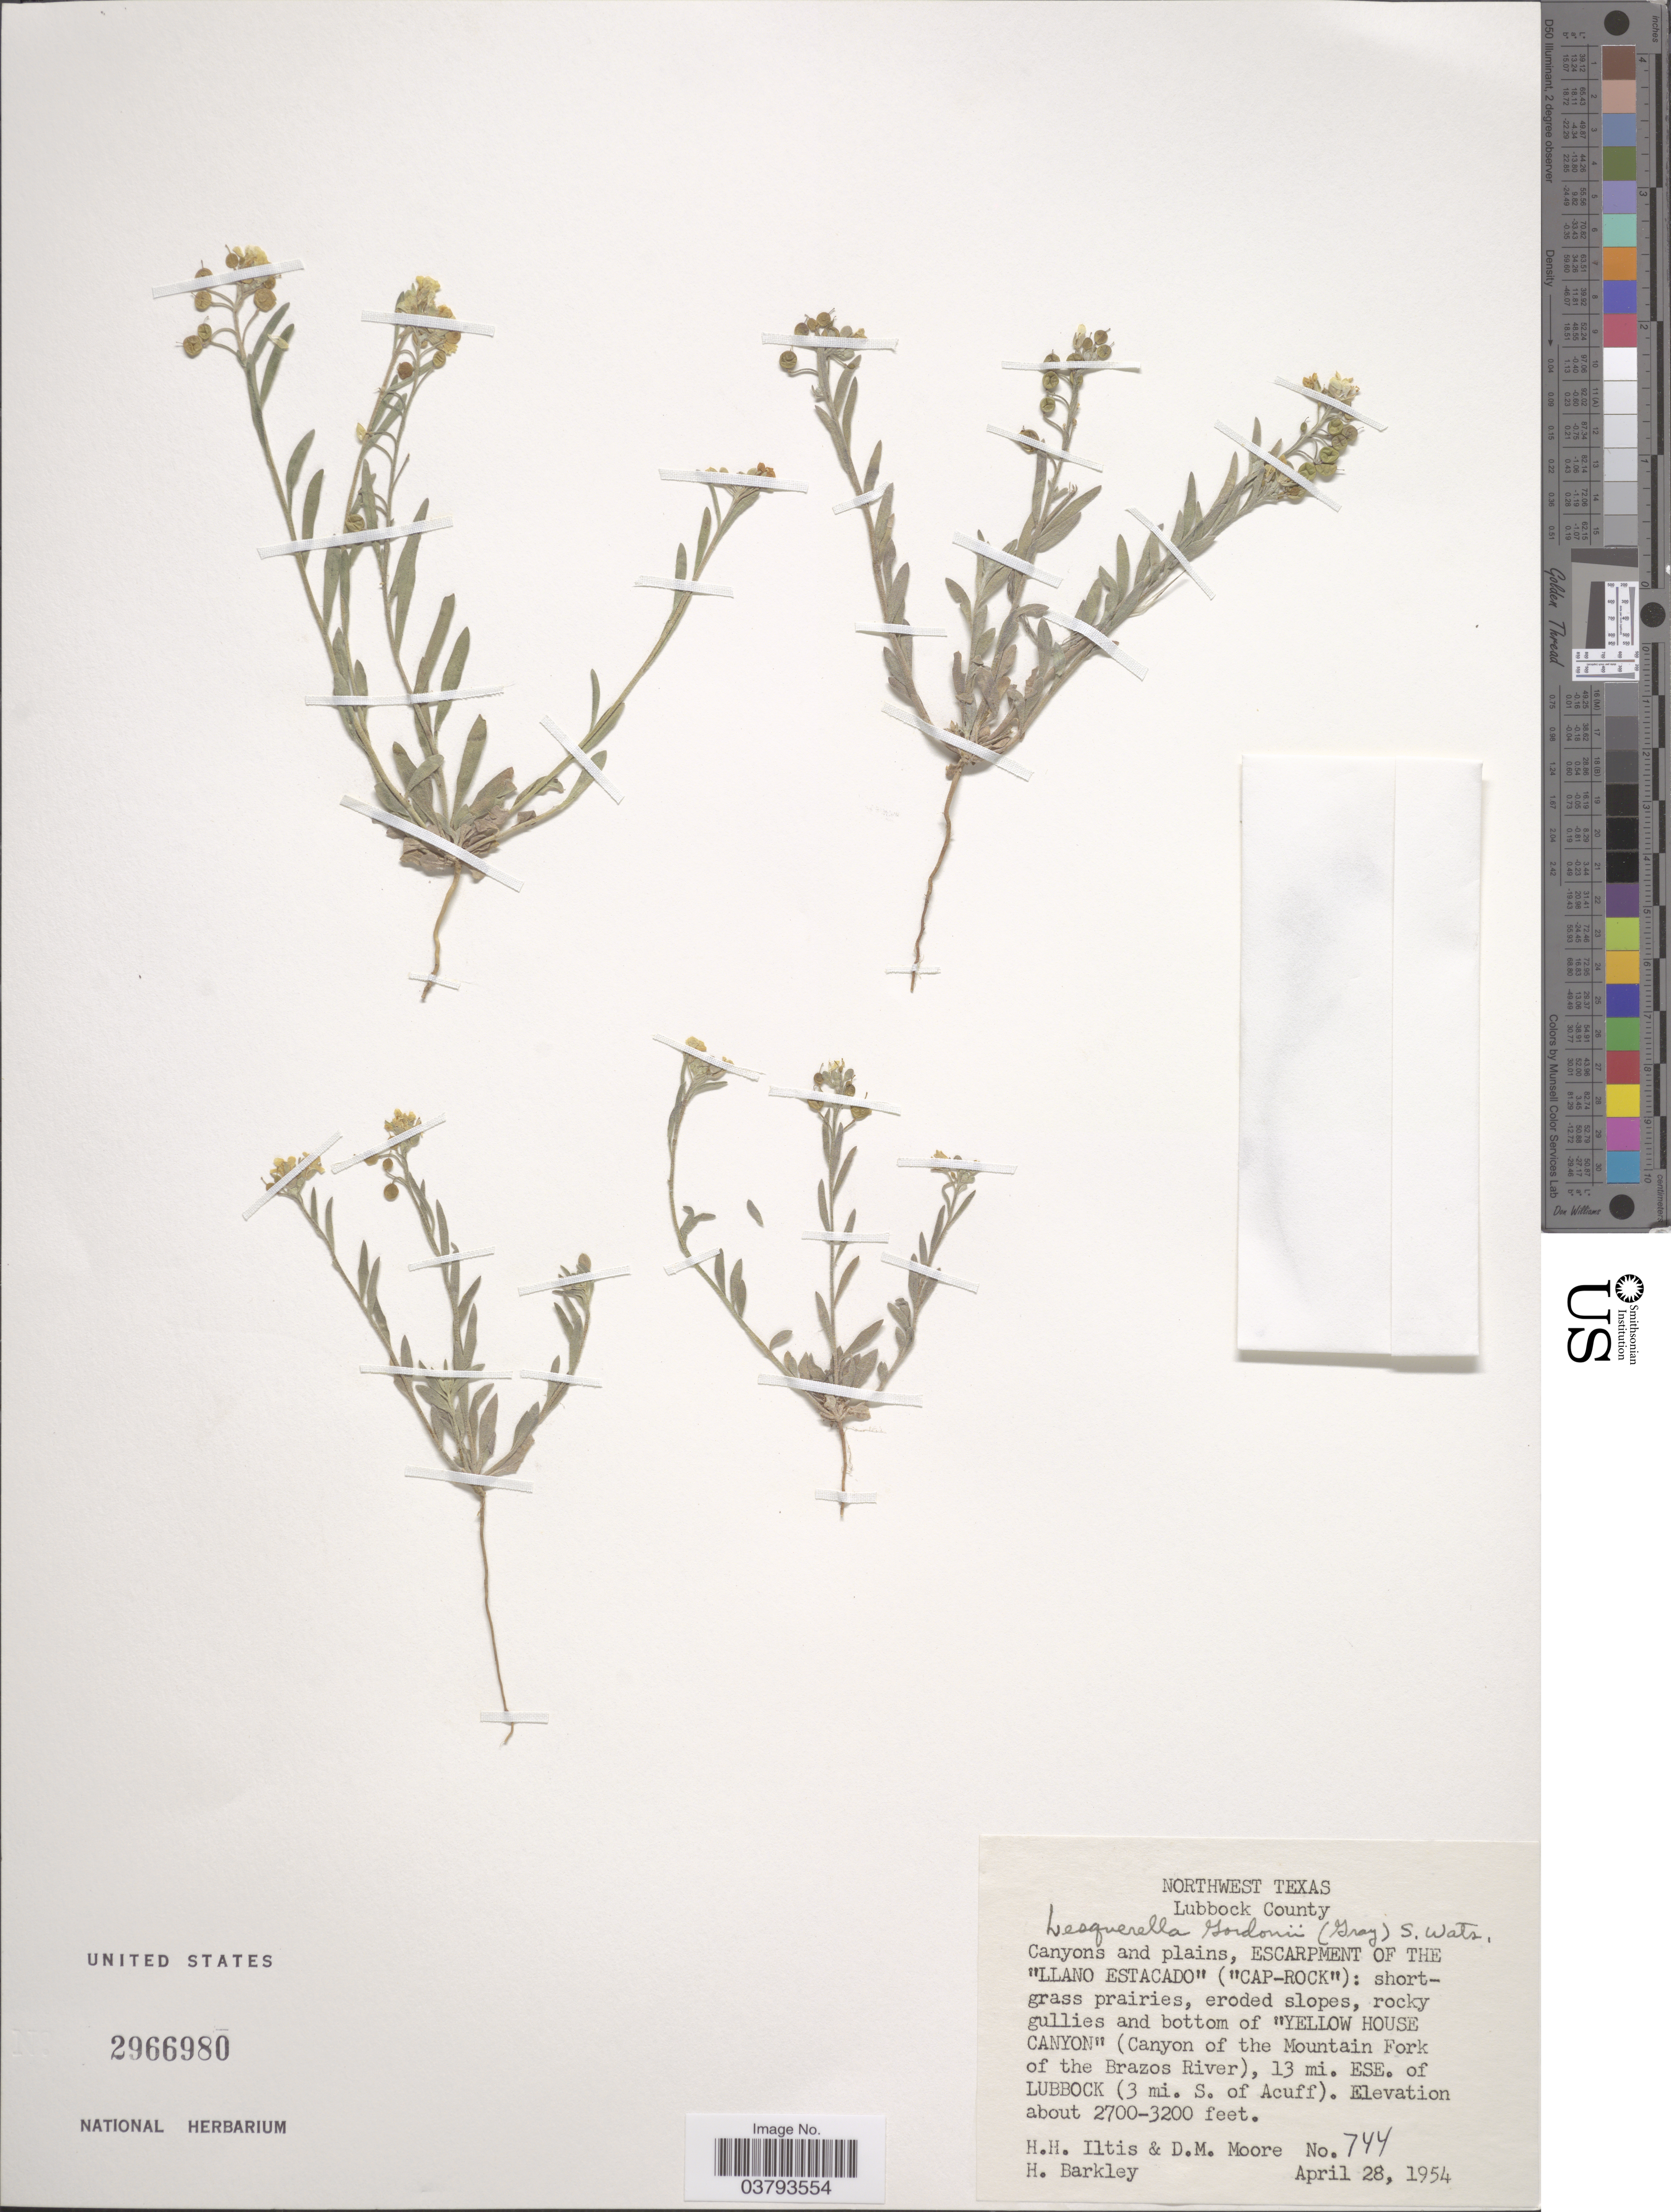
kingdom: Plantae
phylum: Tracheophyta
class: Magnoliopsida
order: Brassicales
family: Brassicaceae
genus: Lesquerella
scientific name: Lesquerella gordonii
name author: (A. Gray) S. Watson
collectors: H. H. Iltis, D. Moore & H. Barkley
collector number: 744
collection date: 1954-04-28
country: United States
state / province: Texas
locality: Northwest Texas. Lubbock County. Canyons and plains, Escarpment of the "Llano Estacado" ("Cap-Rock"). Bottom of "Yellow House Canyon" (Canyon of the Mountain Fork of the Brazos River), 13 mi. ESE. of Lubbock (3 mi. S. of Acuff).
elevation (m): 823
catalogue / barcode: US 2966980